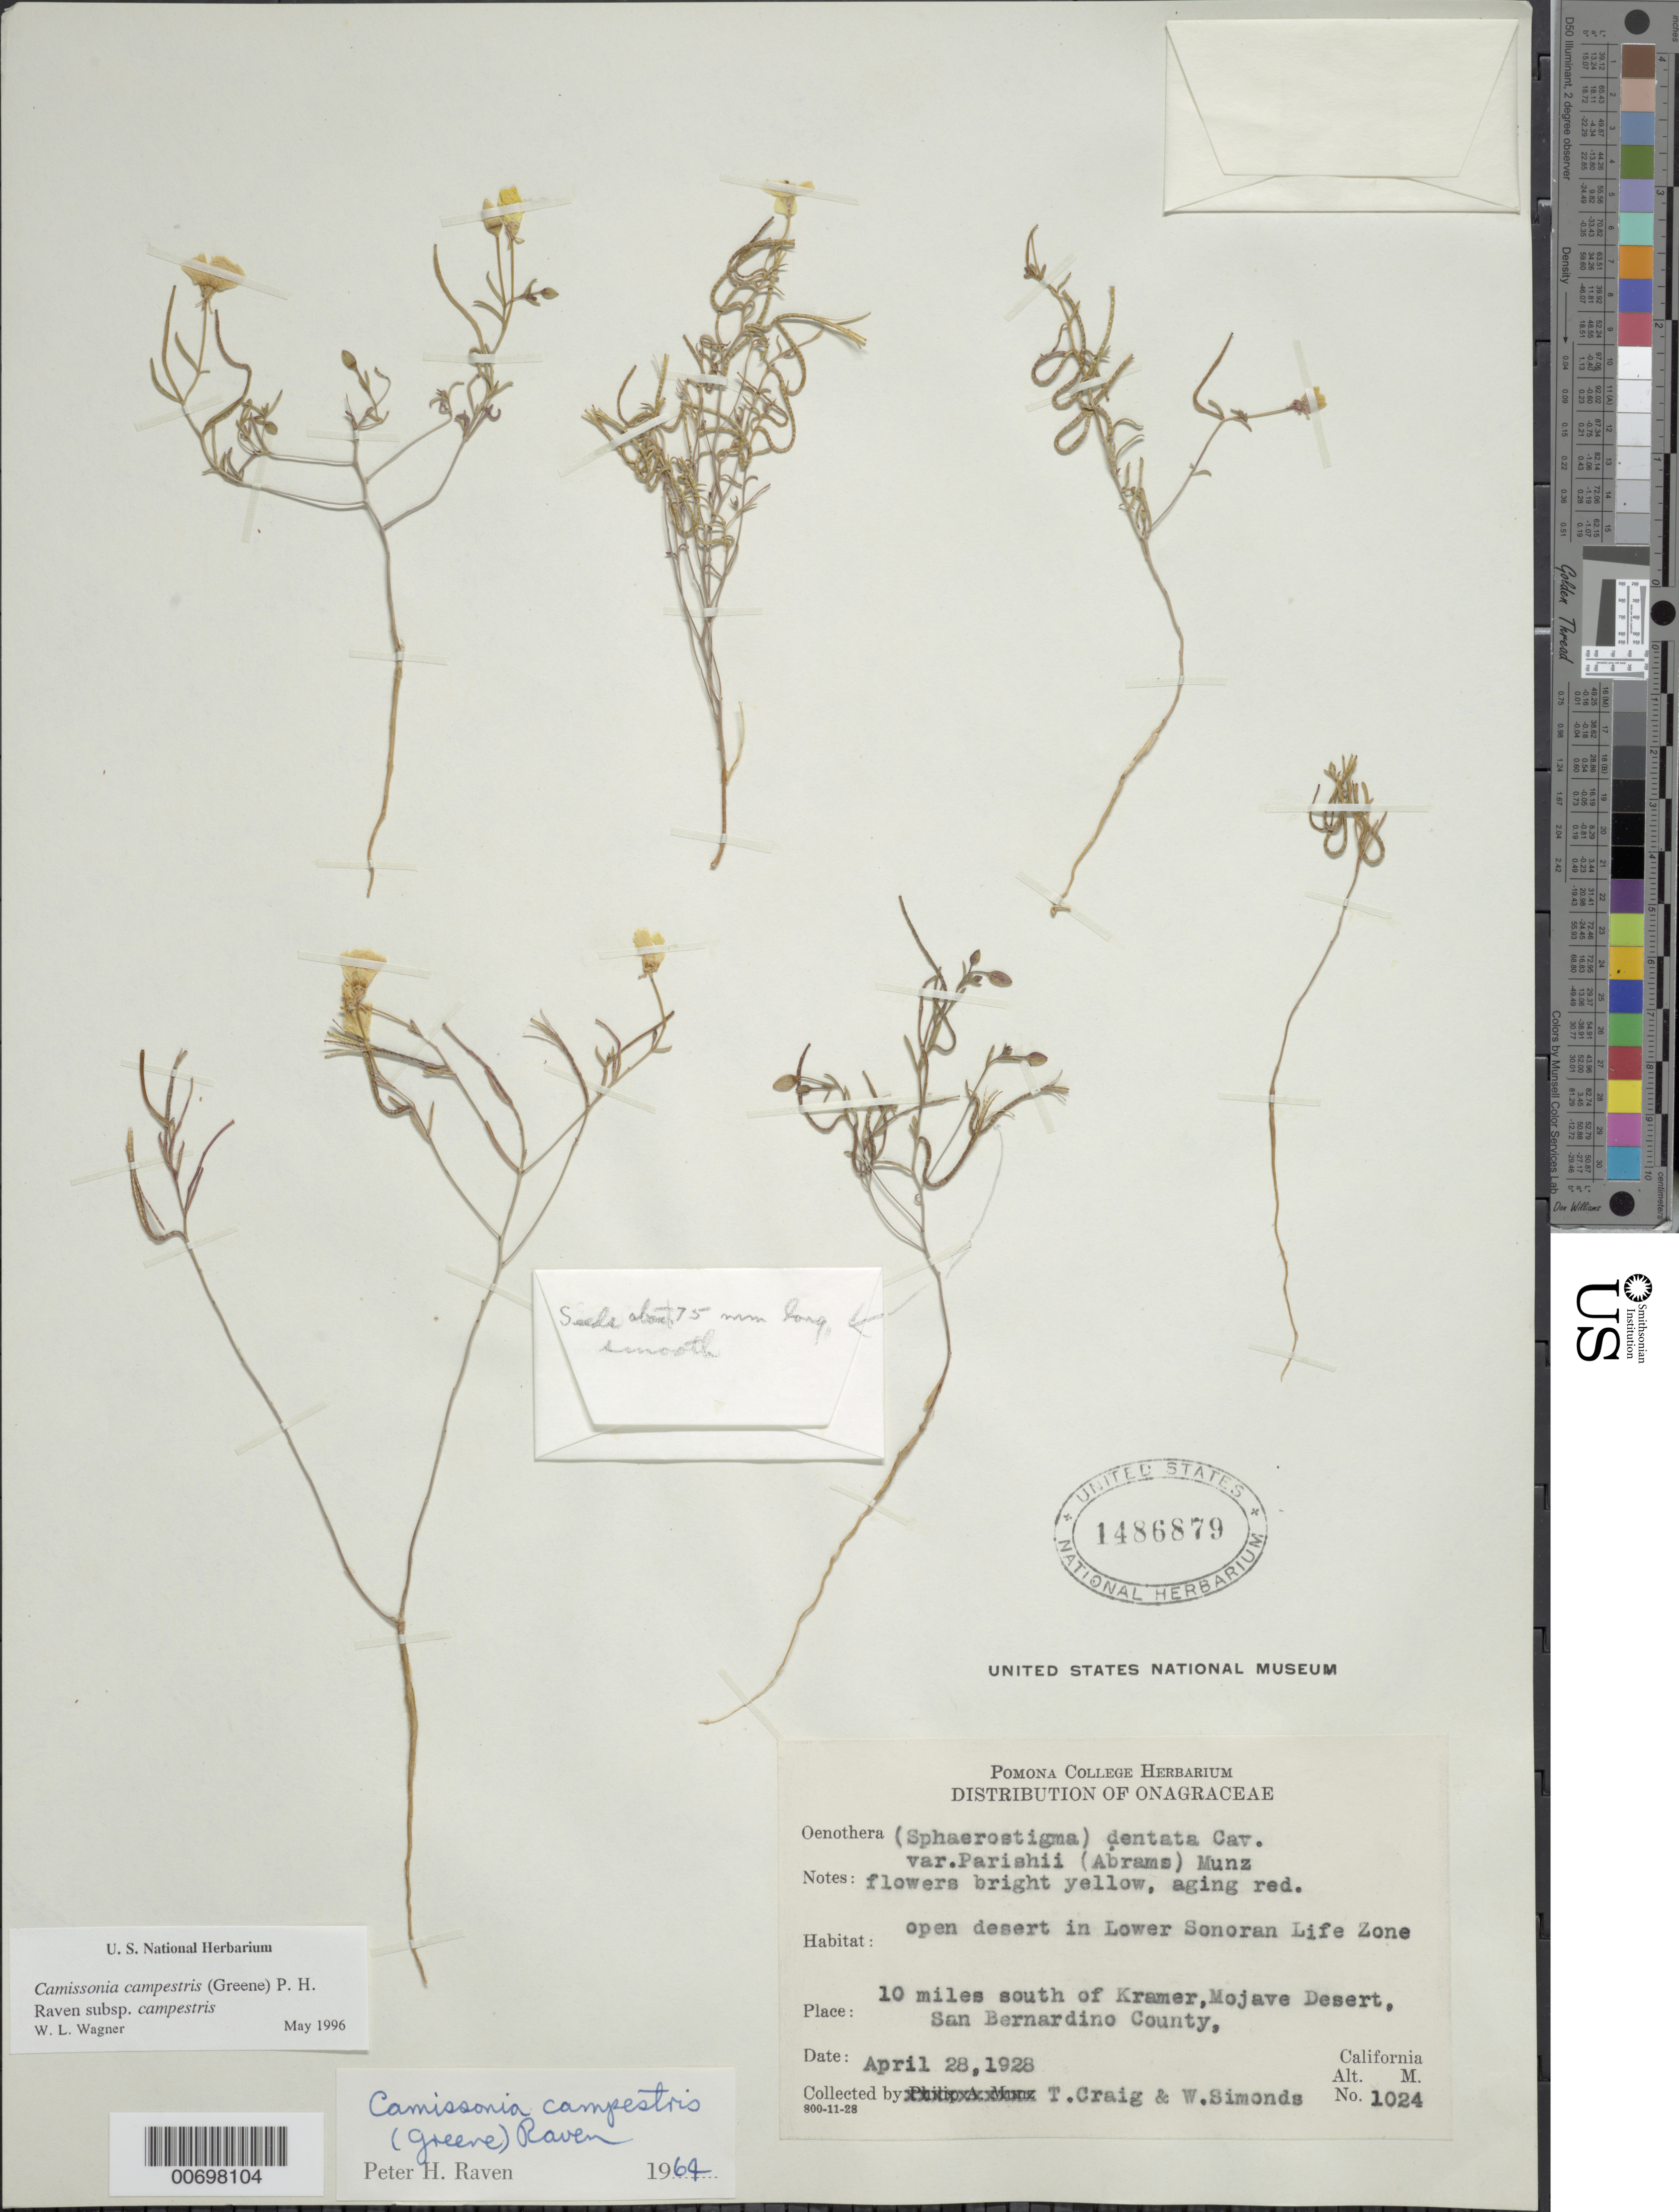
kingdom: Plantae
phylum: Tracheophyta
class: Magnoliopsida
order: Myrtales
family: Onagraceae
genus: Camissonia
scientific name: Camissonia campestris subsp. campestris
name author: (Greene) P.H. Raven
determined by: Wagner, W. L., (BOT), Smithsonian Institution - National Museum of Natural History (UNITED STATES)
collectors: T. Craig & W. Simonds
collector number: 1024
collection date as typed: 28 Apr 1928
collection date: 1928-04-28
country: United States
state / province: California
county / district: San Bernardino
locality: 10 miles south of Kramer, Mojave Desert.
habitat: Open desert in Lower Sonoran Life Zone.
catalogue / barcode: US 1486879